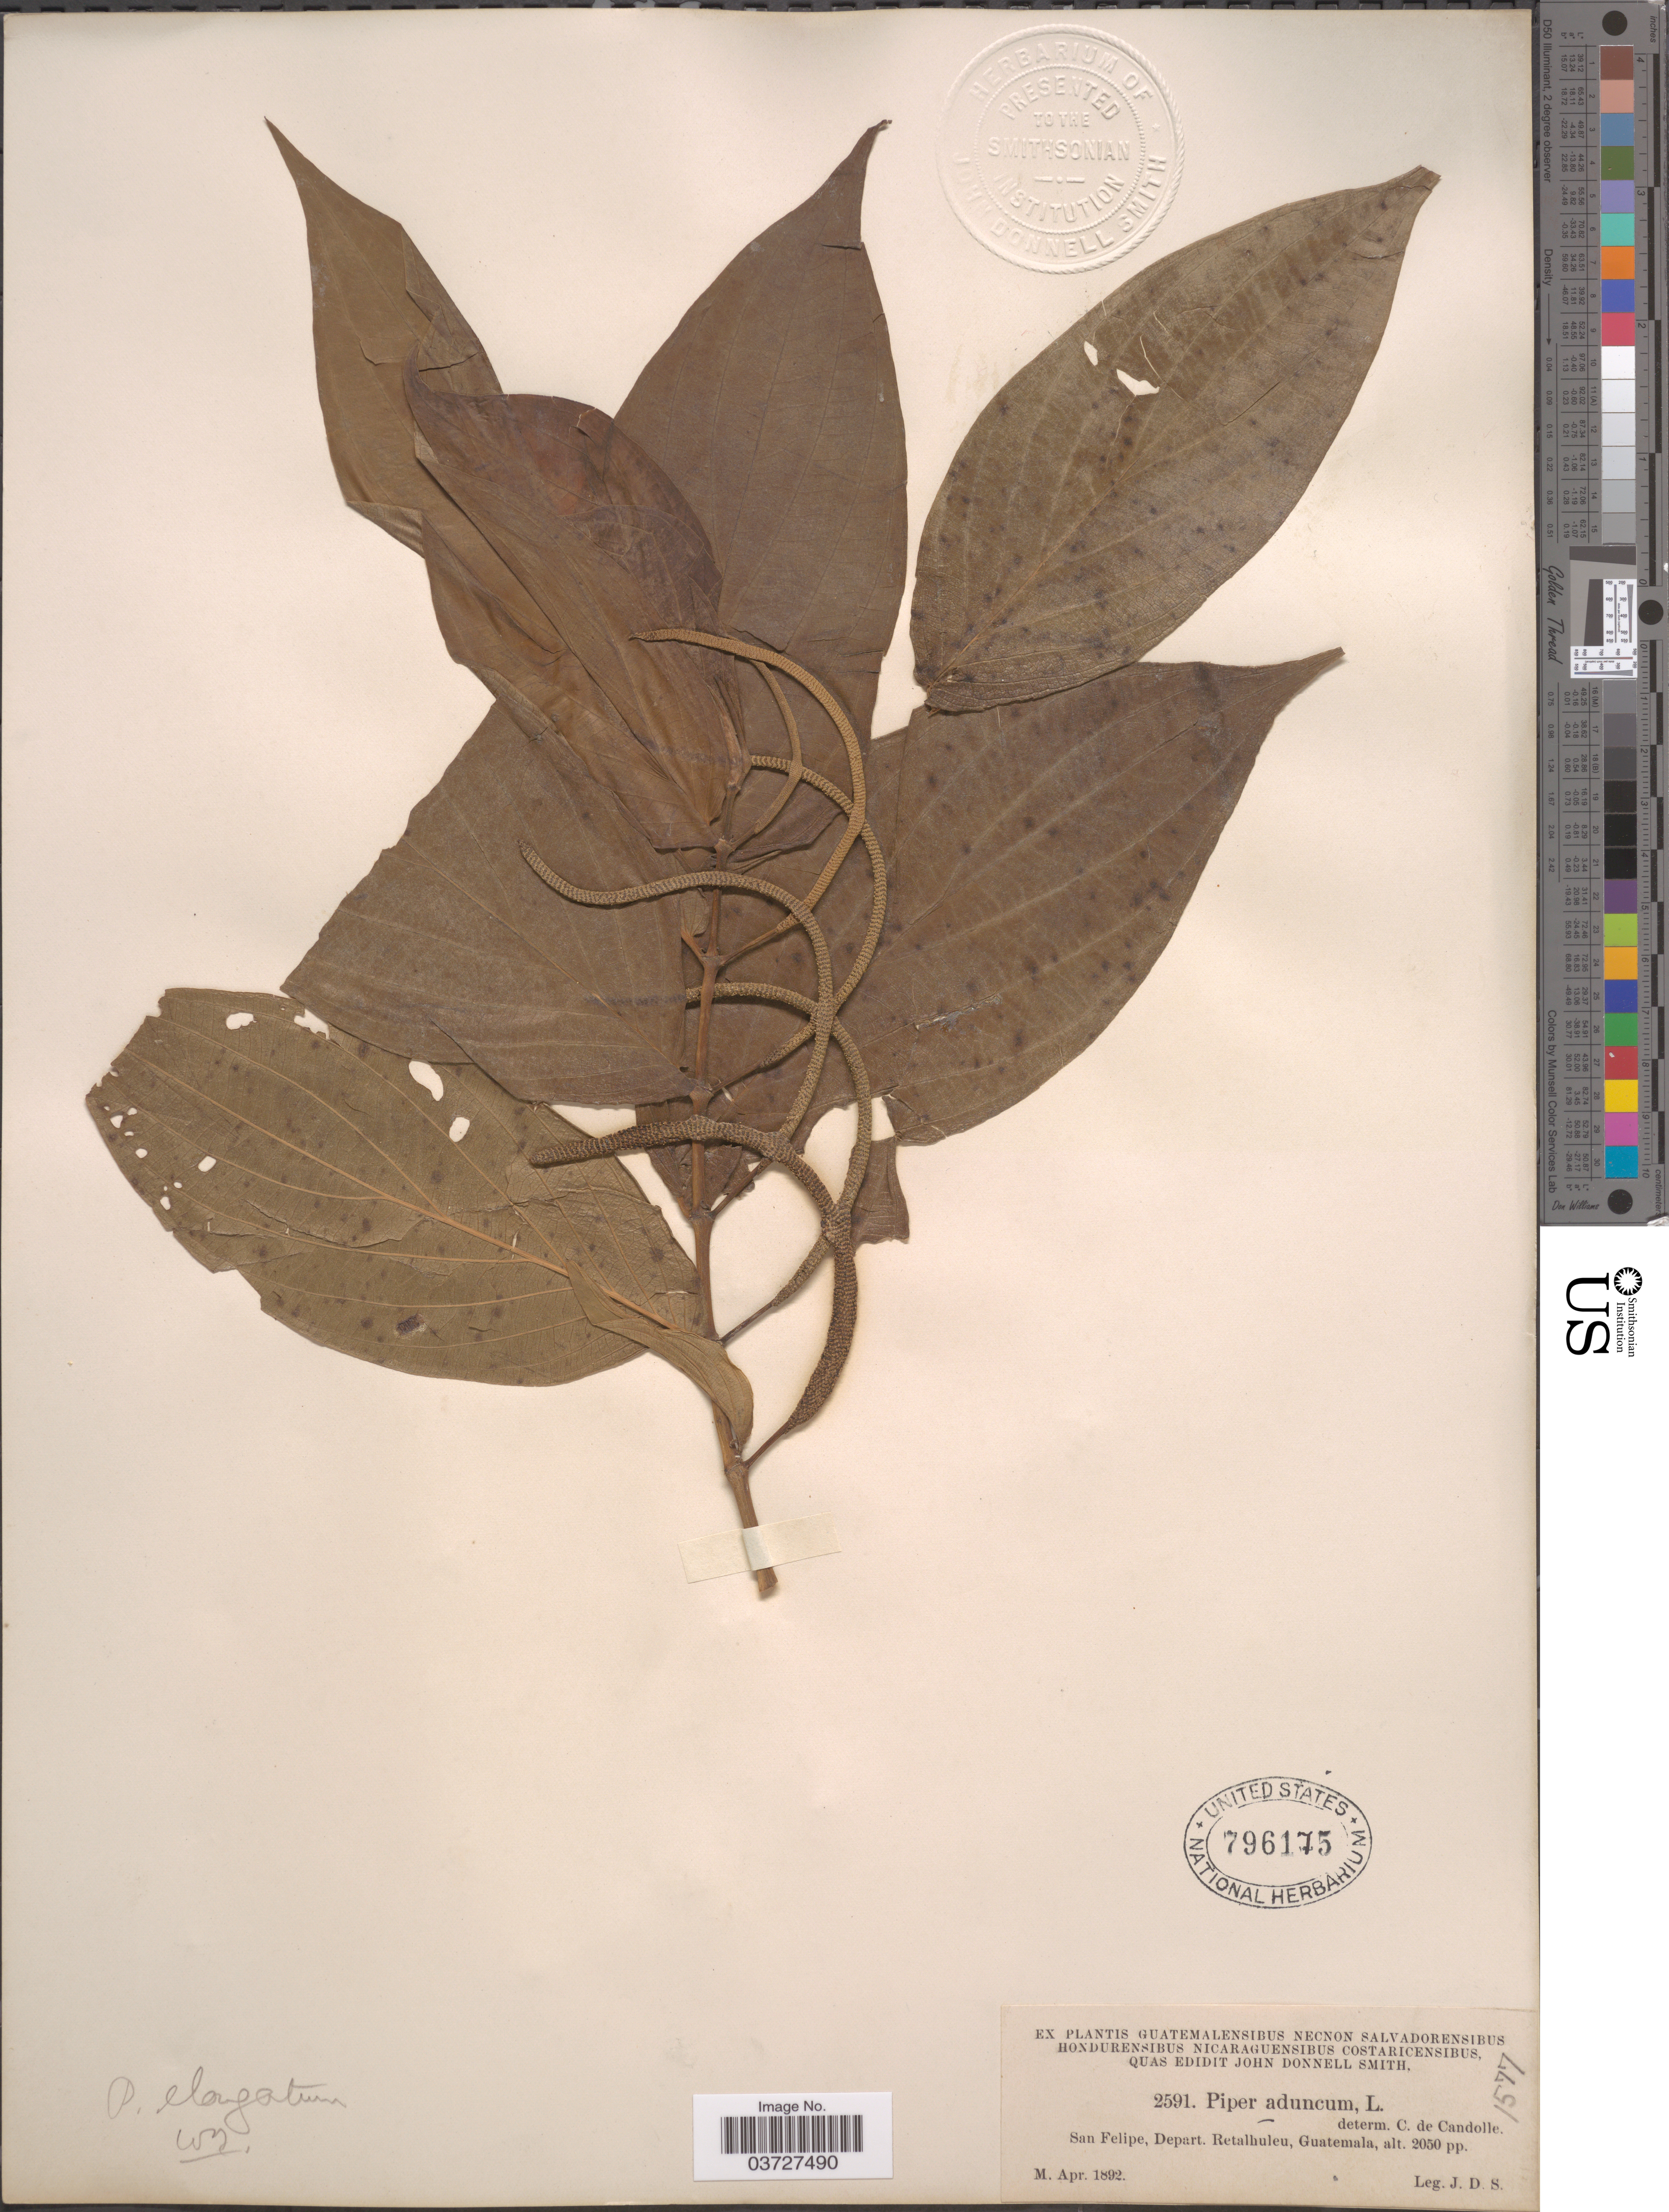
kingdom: Plantae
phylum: Tracheophyta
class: Magnoliopsida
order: Piperales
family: Piperaceae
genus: Piper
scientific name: Piper elongatum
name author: Vahl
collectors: J. Donnell Smith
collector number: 2591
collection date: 1892-04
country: Guatemala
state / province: Retalhuleu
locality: San Felipe, Depart. Retalhuleu.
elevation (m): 625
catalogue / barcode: US 796175